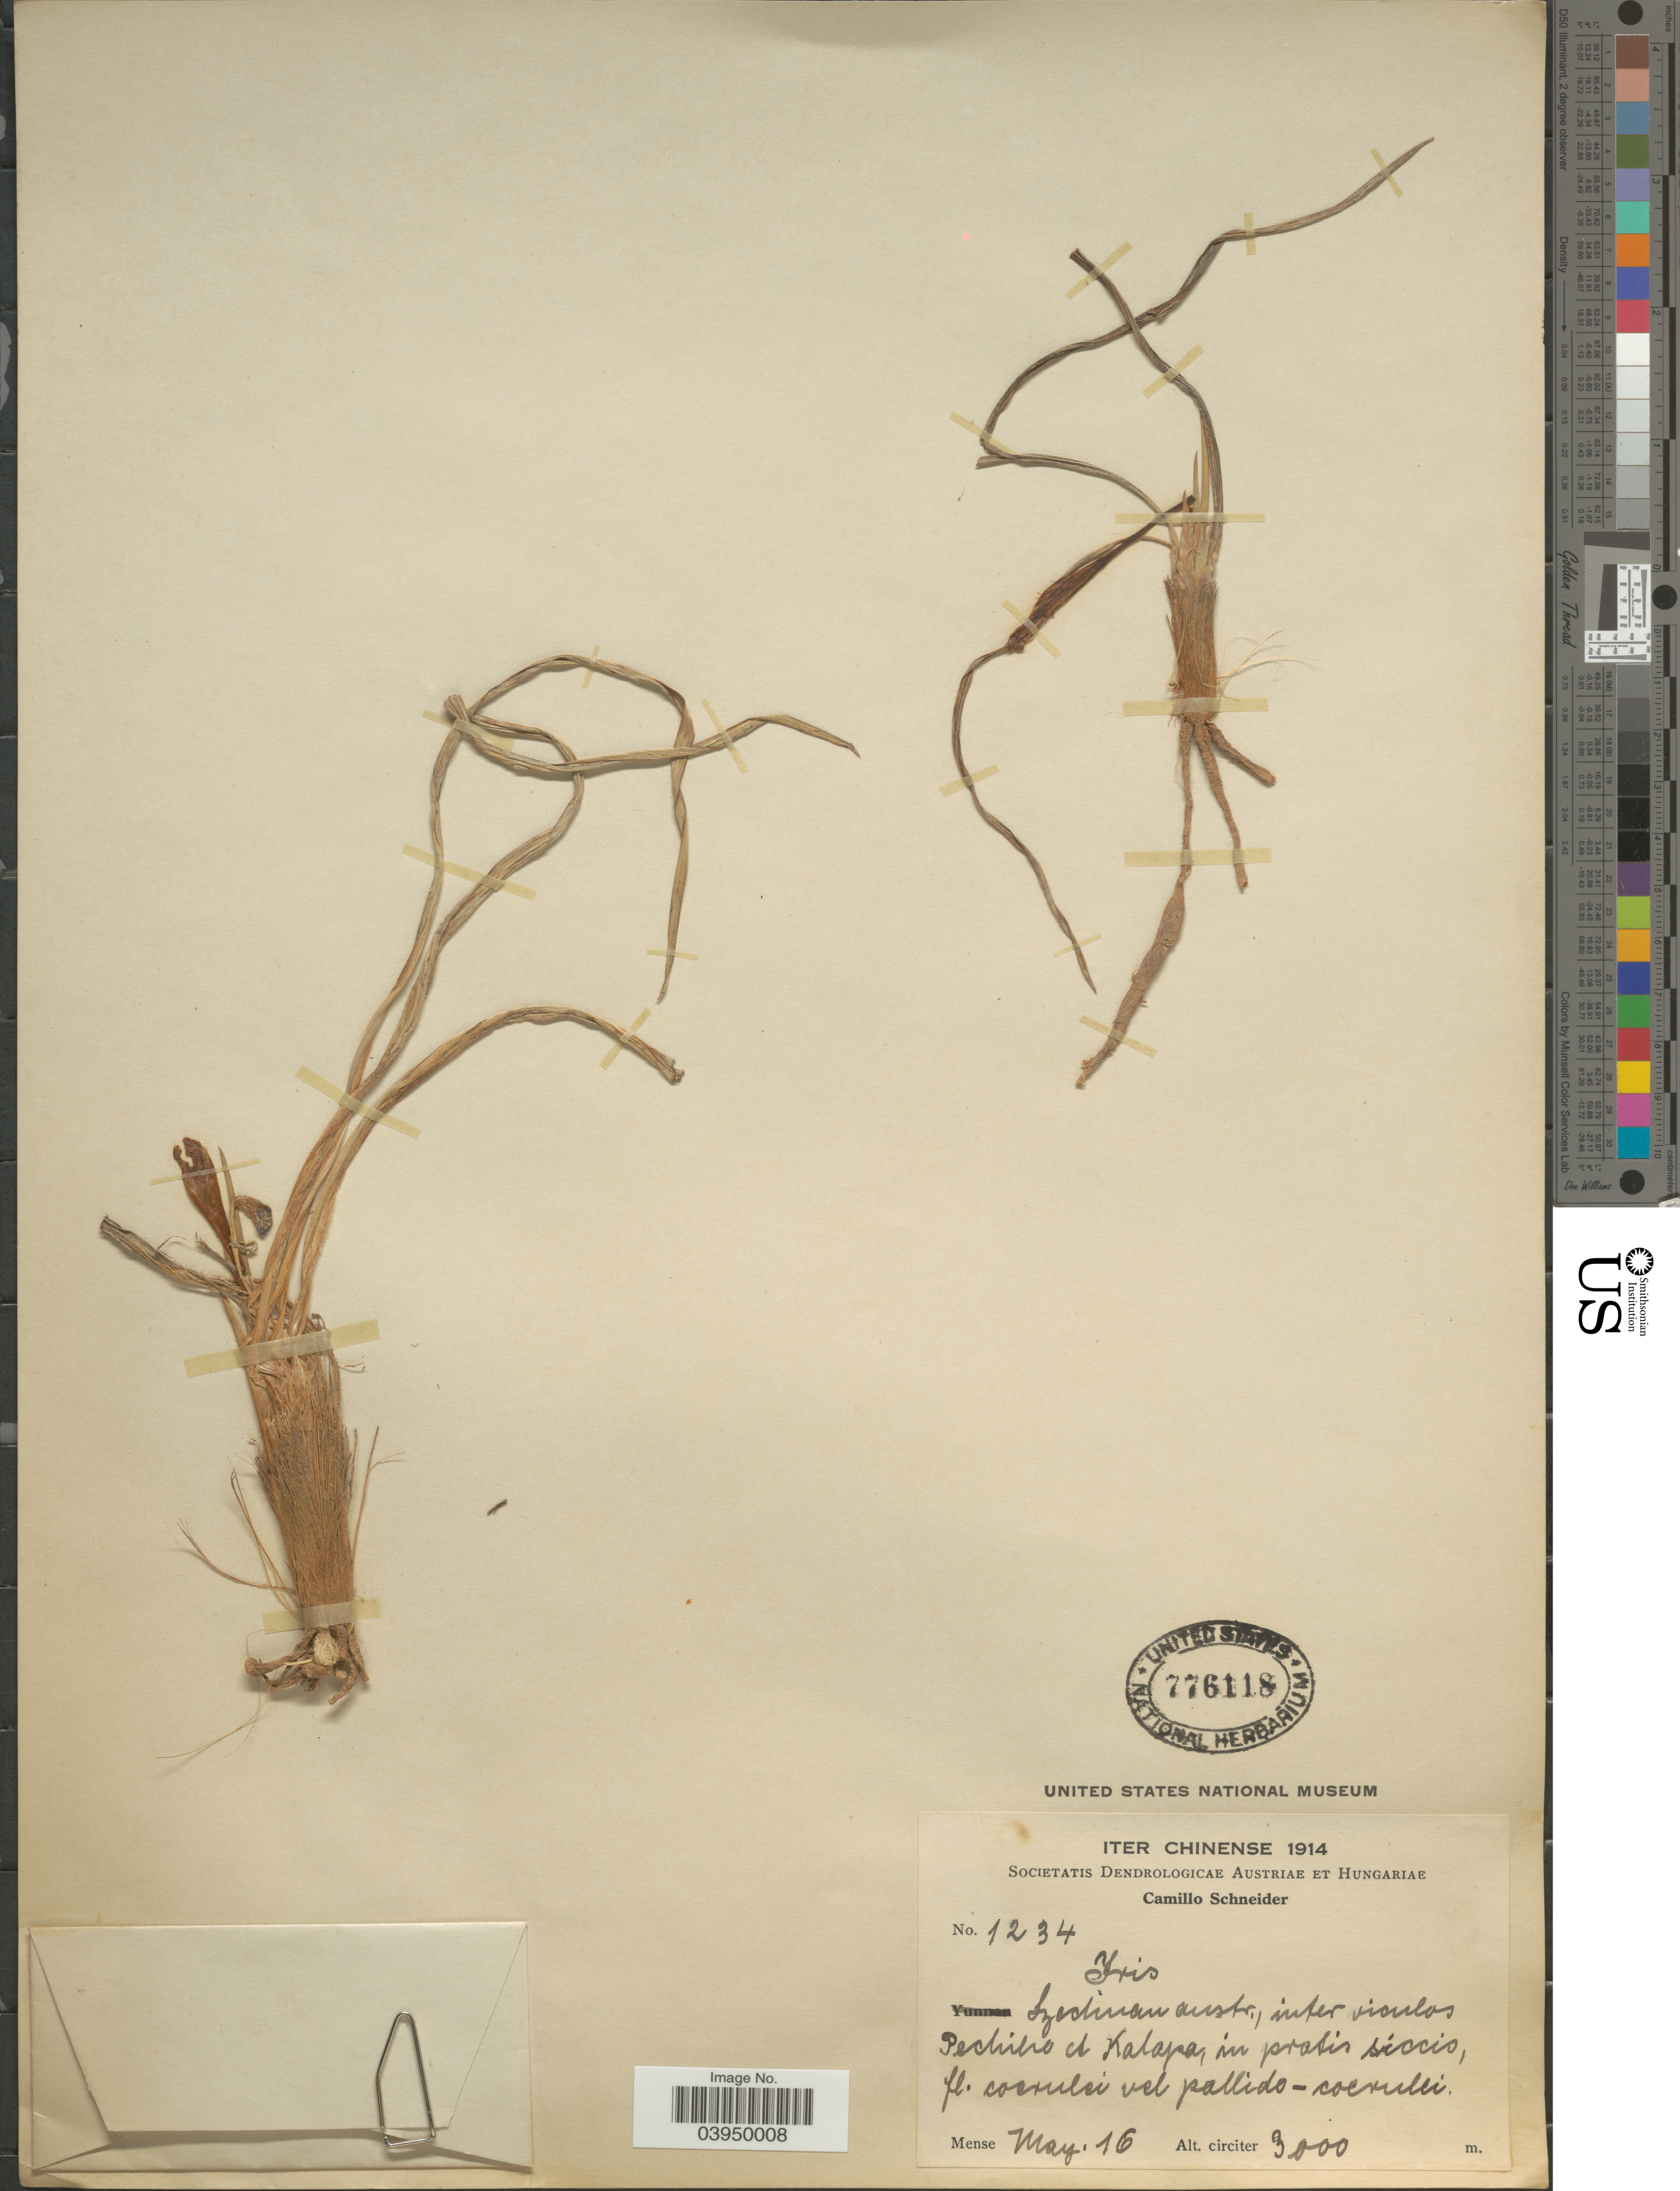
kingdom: Plantae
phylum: Tracheophyta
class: Liliopsida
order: Asparagales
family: Iridaceae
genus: Iris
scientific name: Iris sp.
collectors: C. K. Schneider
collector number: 1234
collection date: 1914-05-16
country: China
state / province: Sichuan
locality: Iter Chinense. Szechuan austr., inter viculos Pechiho d Kalapa in pratis siccis.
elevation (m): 3000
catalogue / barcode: US 776118